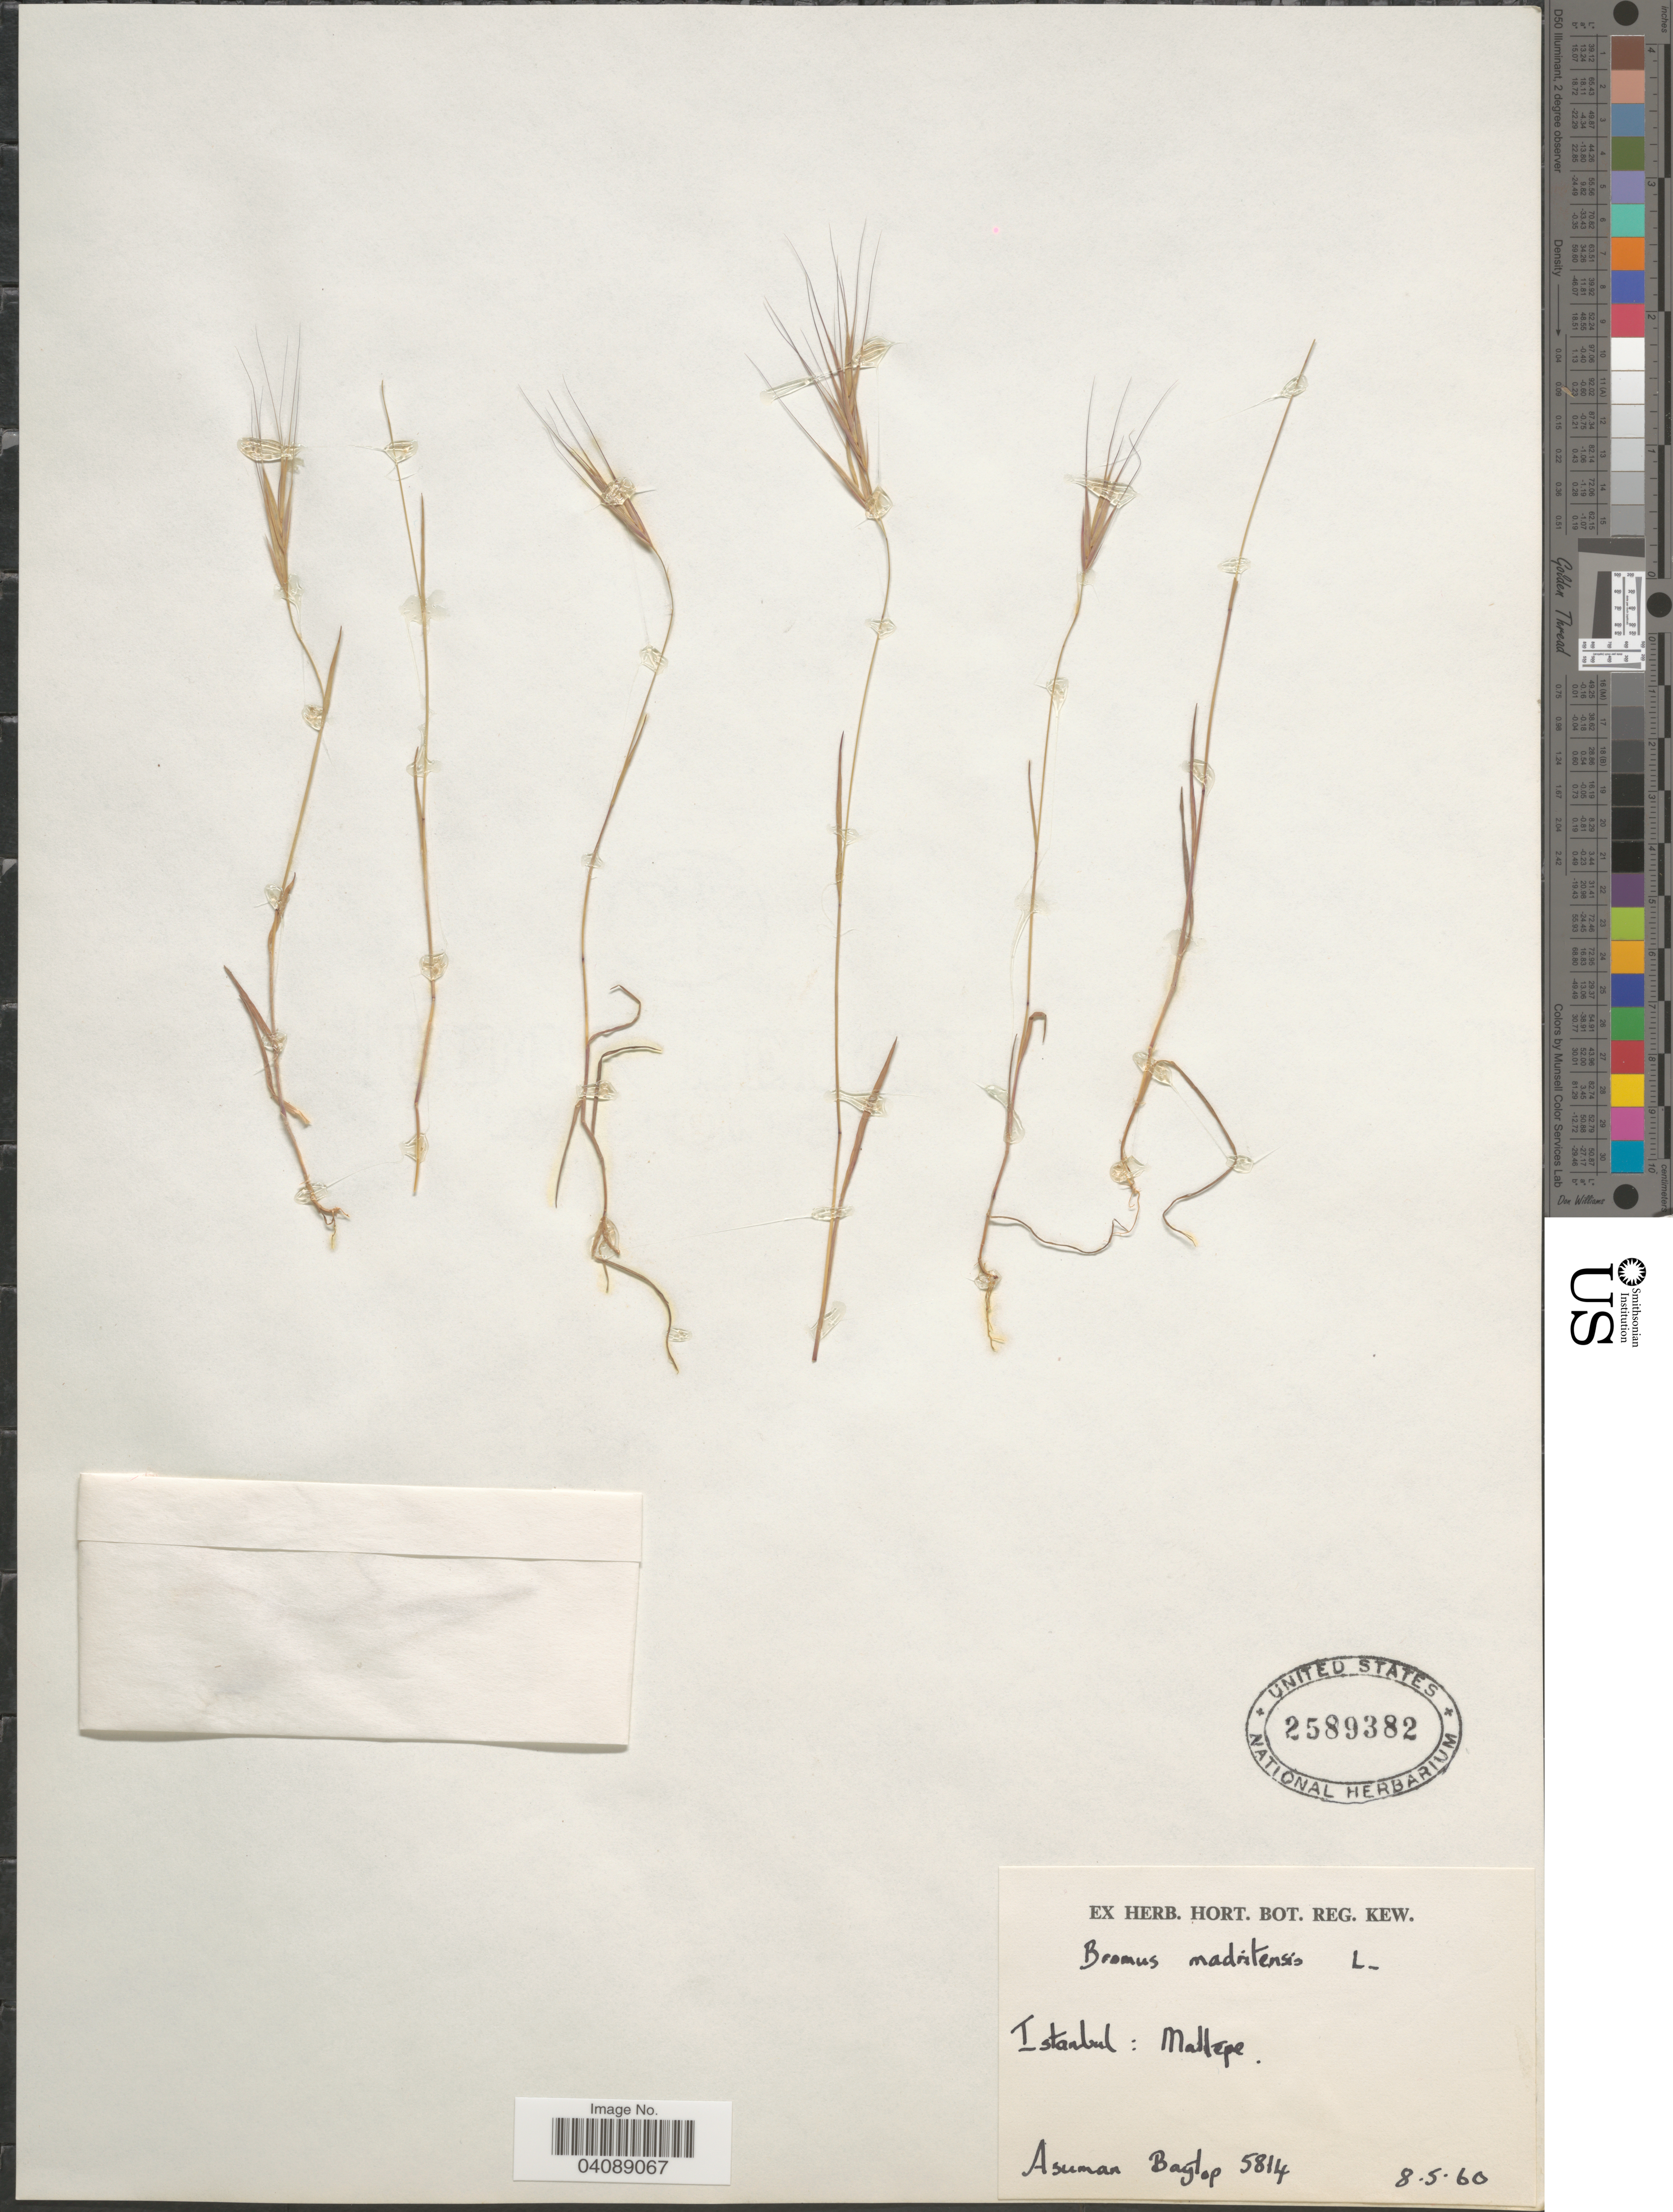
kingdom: Plantae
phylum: Tracheophyta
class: Liliopsida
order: Poales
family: Poaceae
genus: Bromus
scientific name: Bromus madritensis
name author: L.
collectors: A. Baytop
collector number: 5814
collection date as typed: Transcribed d/m/y: 8/5/60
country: Turkey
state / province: Istanbul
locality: Maltepe.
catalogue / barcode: US 2589382